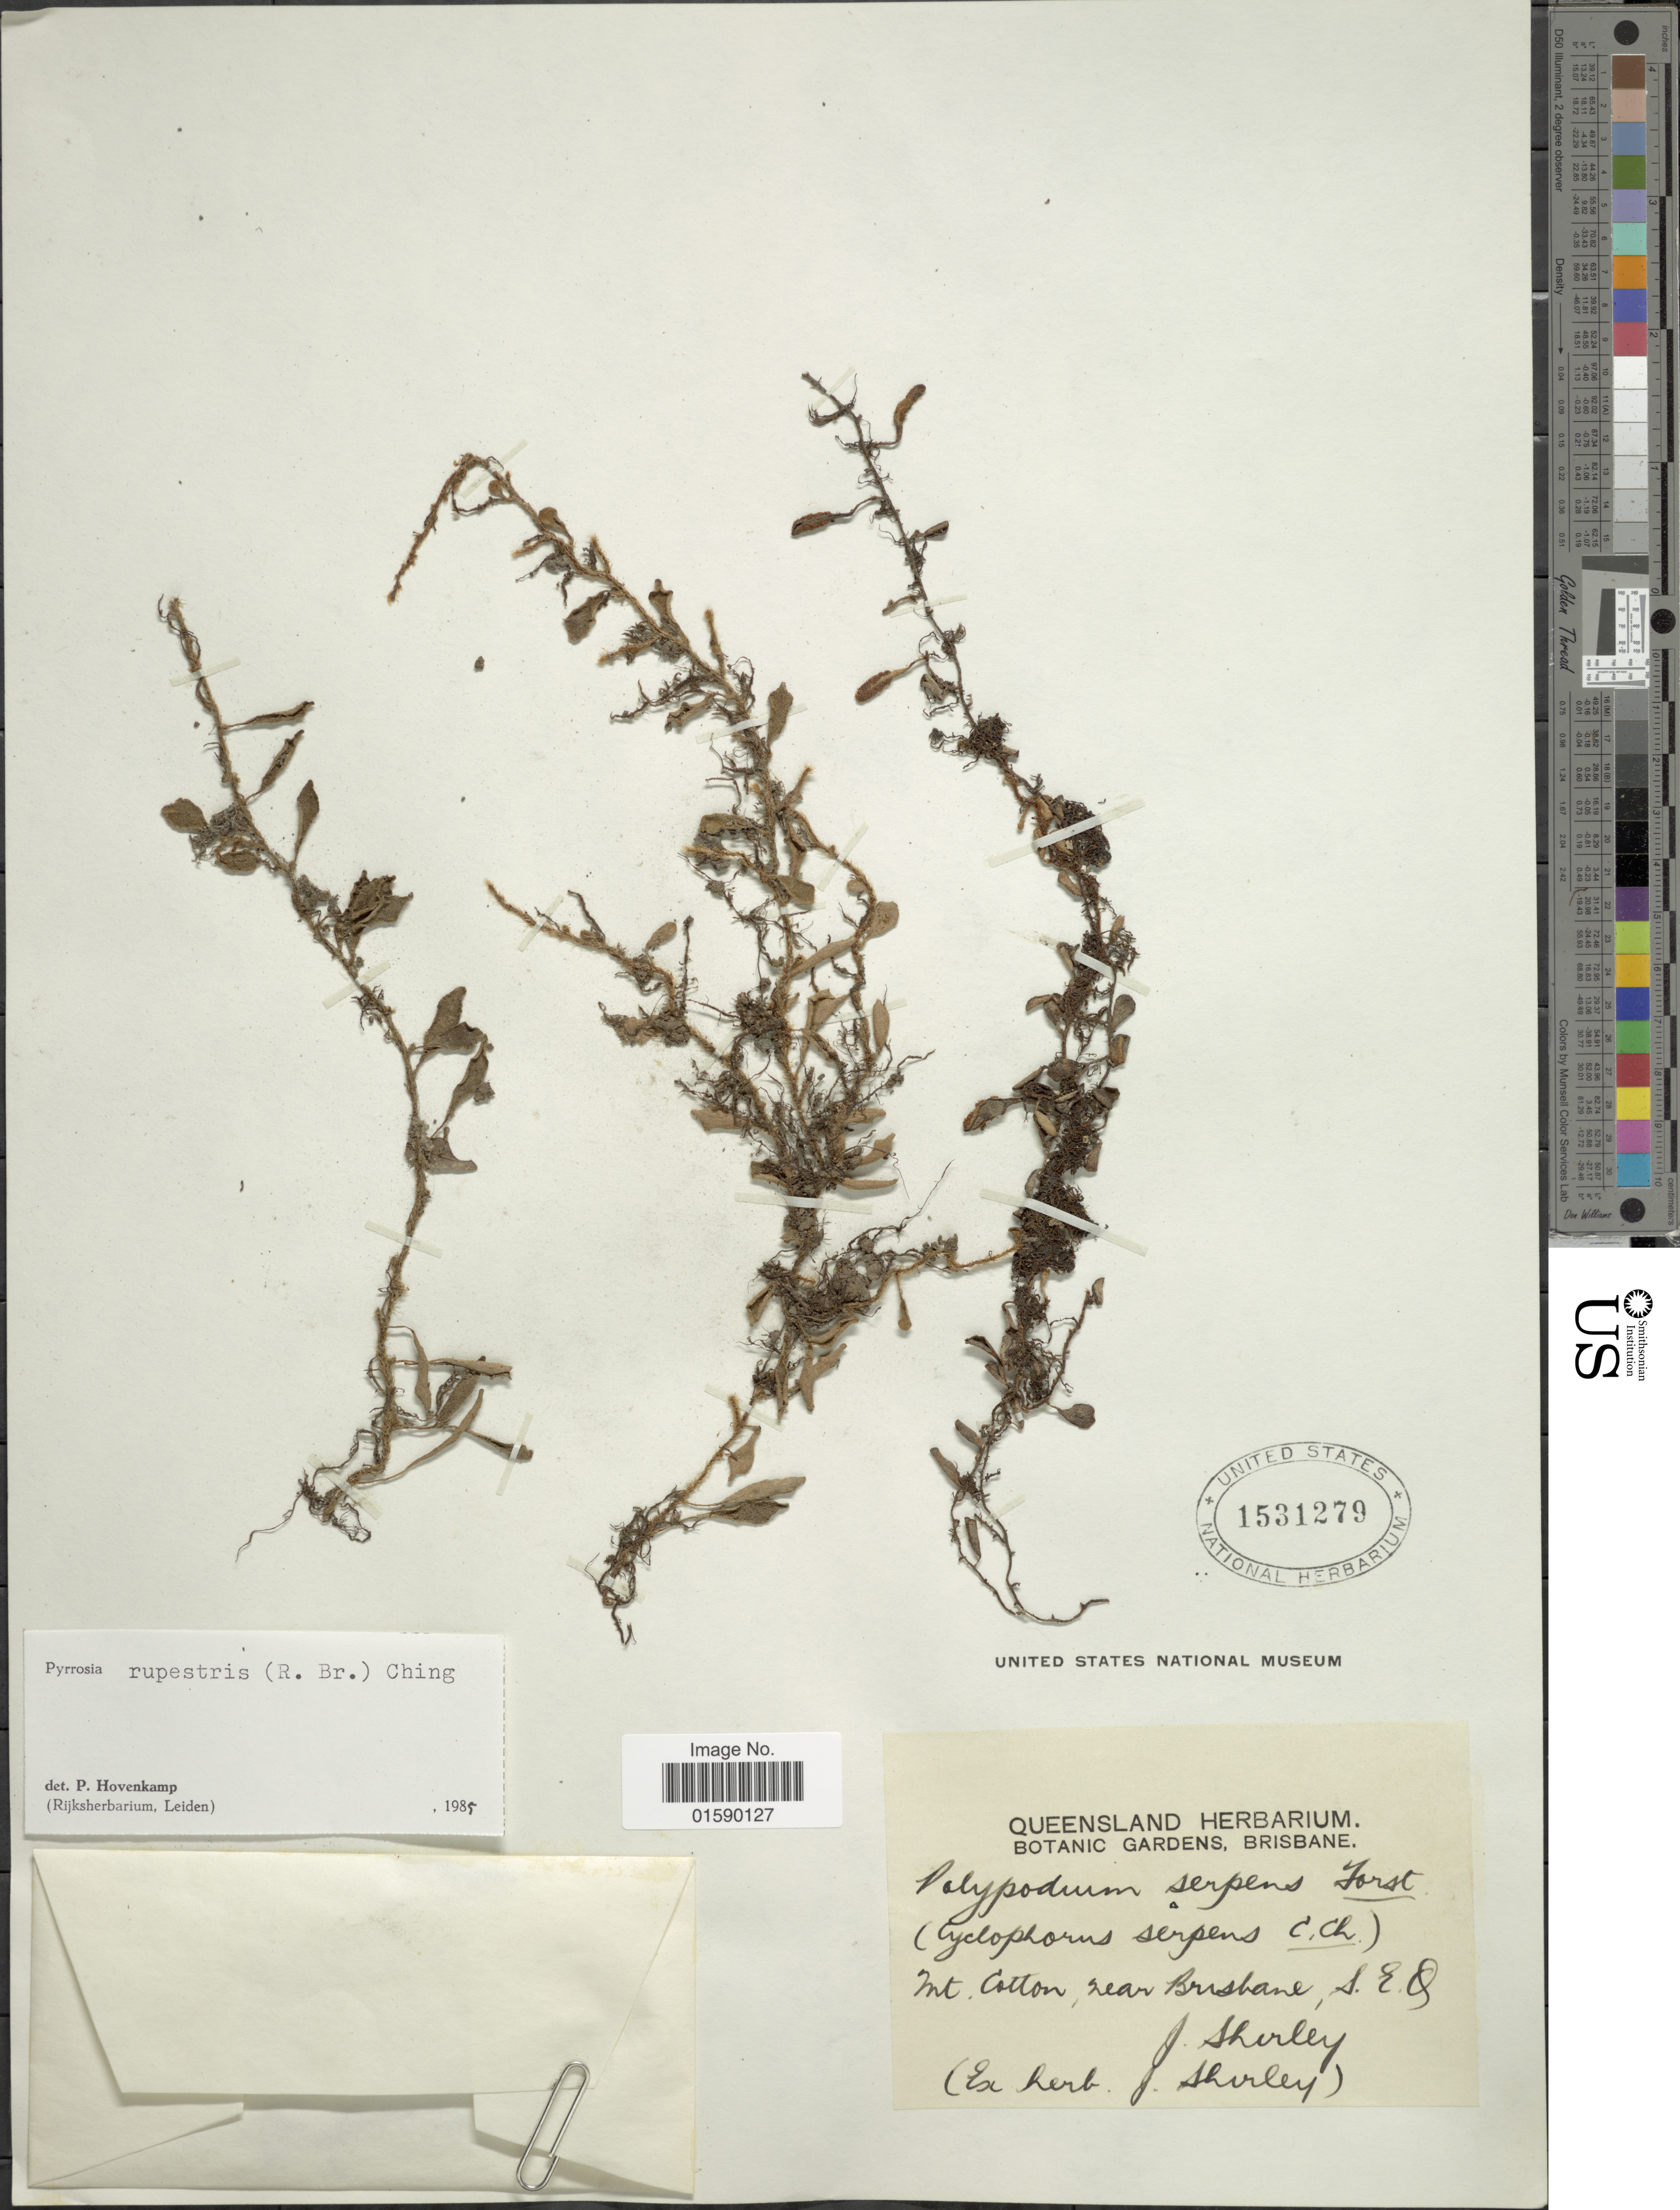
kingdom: Plantae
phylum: Tracheophyta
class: Polypodiopsida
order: Polypodiales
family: Polypodiaceae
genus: Pyrrosia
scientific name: Pyrrosia rupestris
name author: (R. Br.) Ching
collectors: J. Shirley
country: Australia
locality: Mt. Cotton, near Brisbane, S.E.Q.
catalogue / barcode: US 1531279